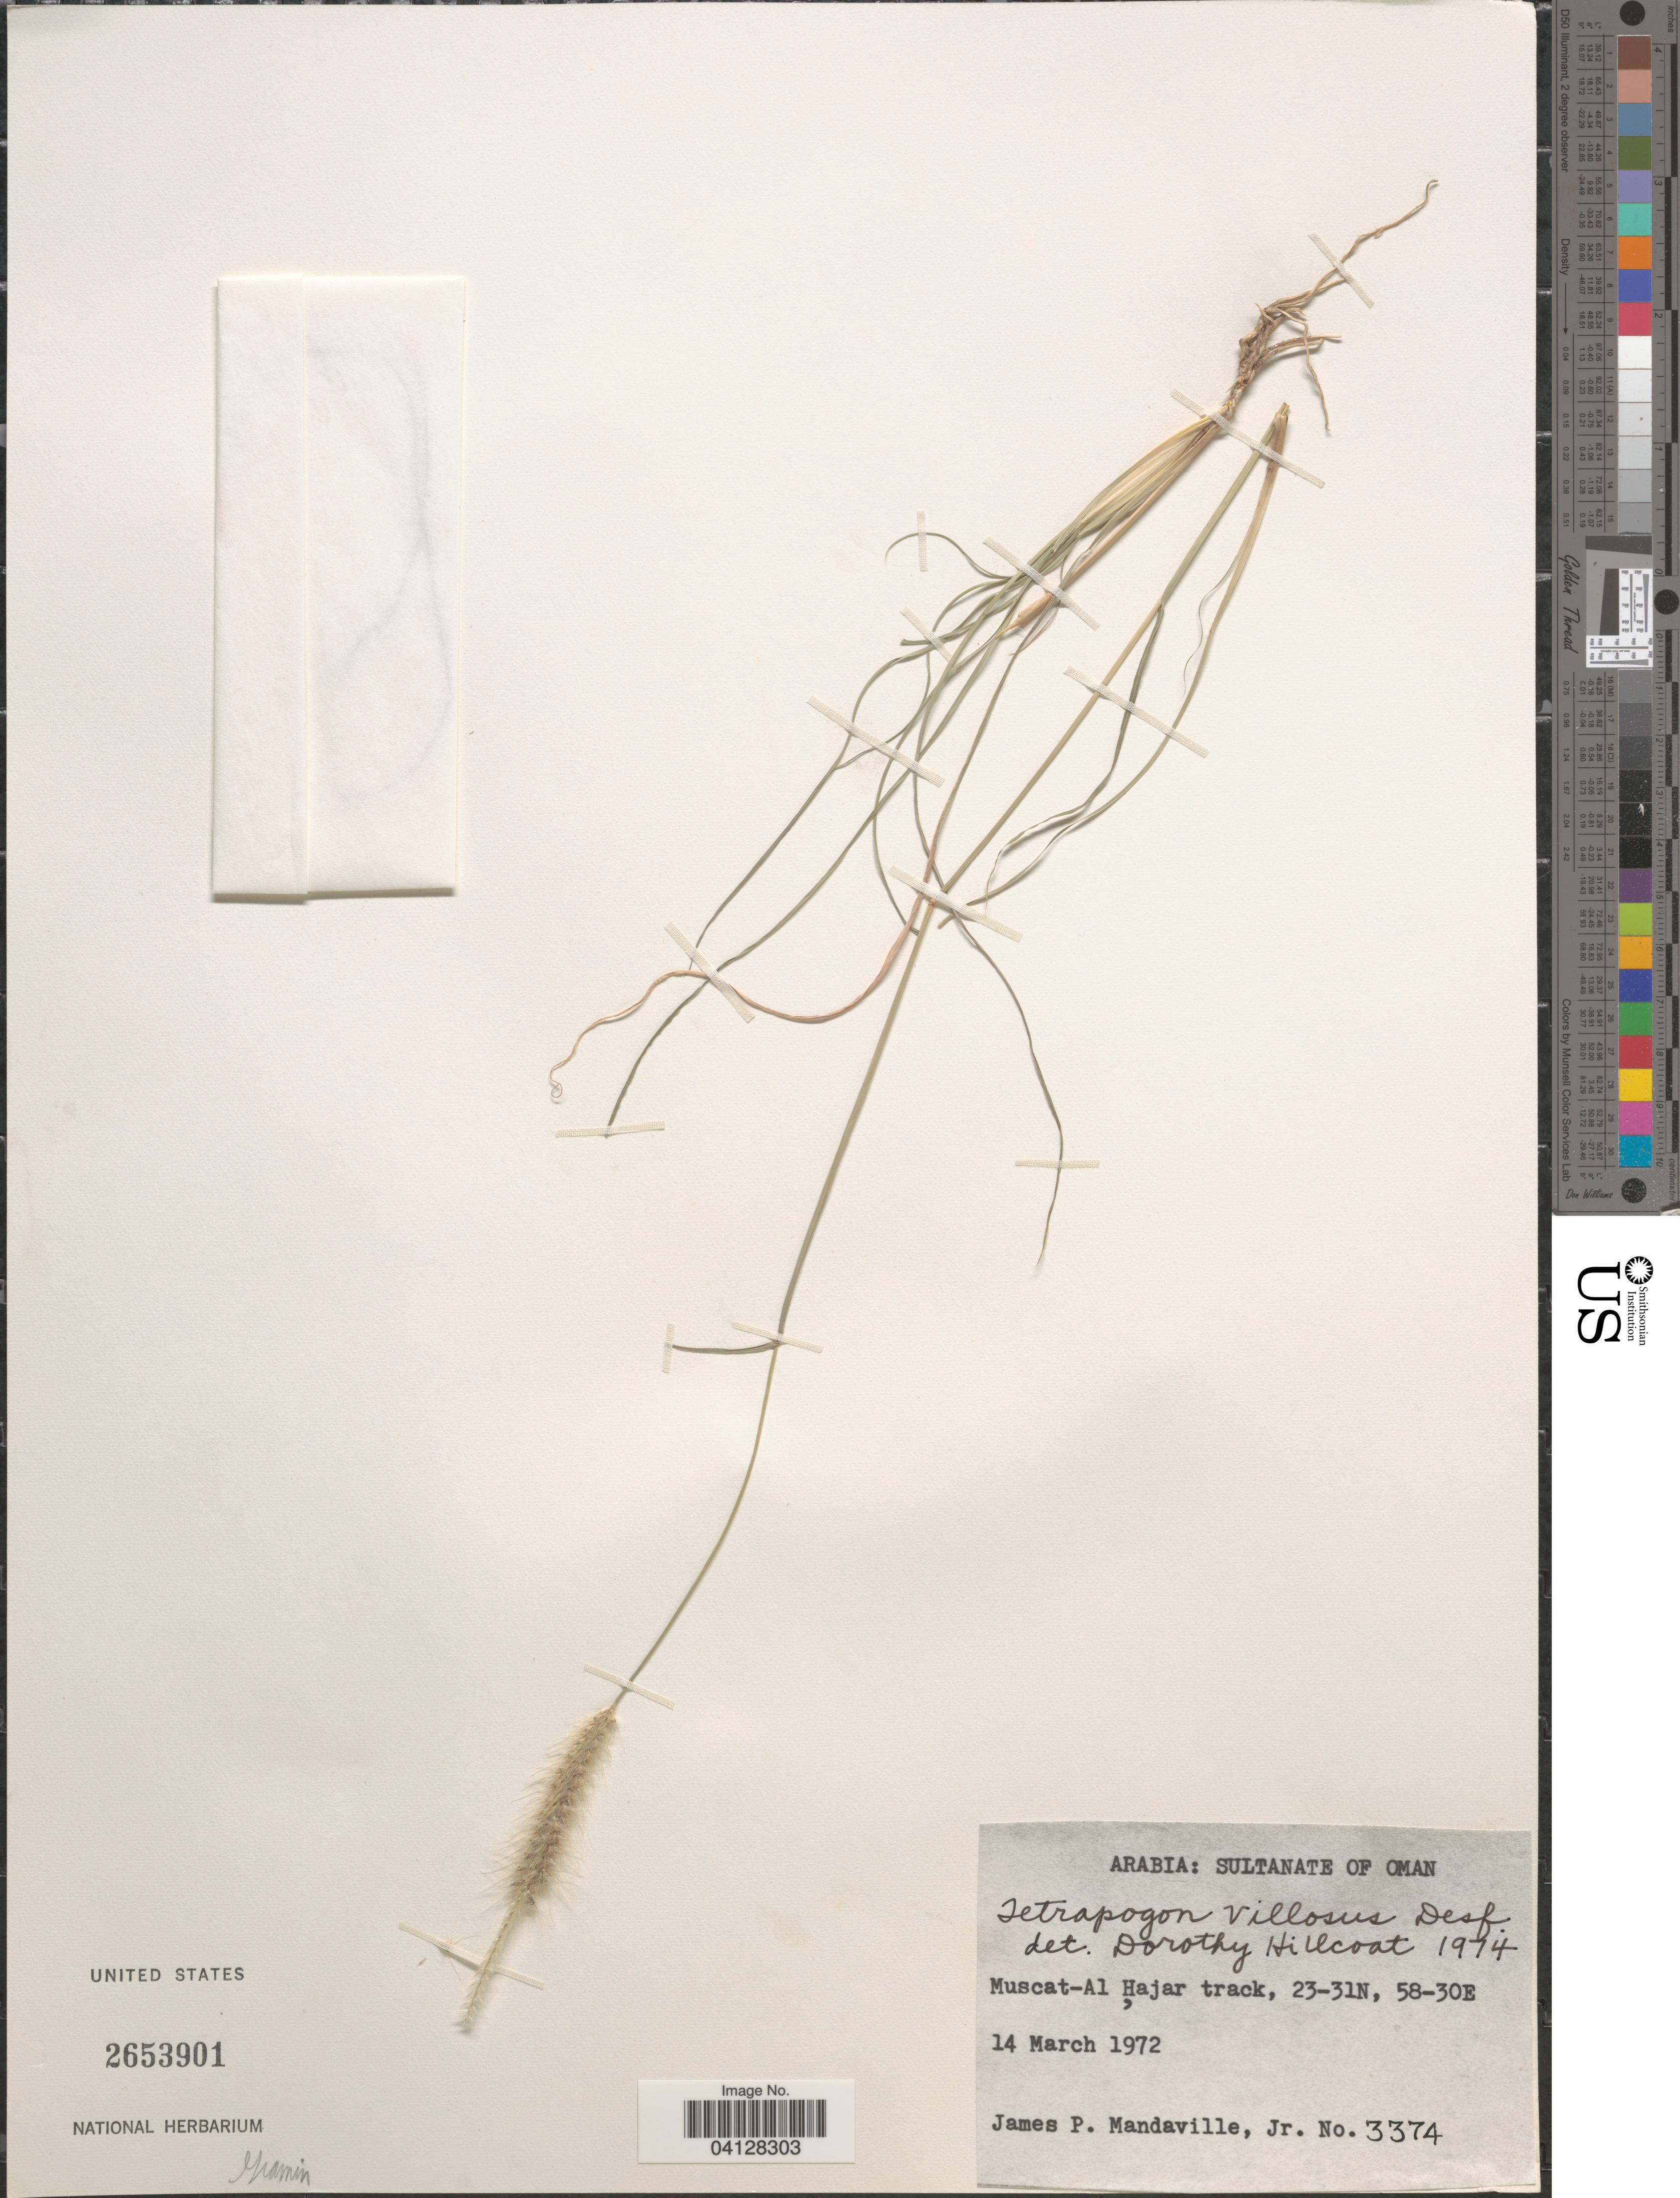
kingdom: Plantae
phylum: Tracheophyta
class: Liliopsida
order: Poales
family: Poaceae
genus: Tetrapogon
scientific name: Tetrapogon villosus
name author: Desf.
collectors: J. Mandaville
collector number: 3374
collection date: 1972-03-14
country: Oman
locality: Arabia: Sultanate of Oman. Muscat-Al Hajar track.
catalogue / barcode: US 2653901